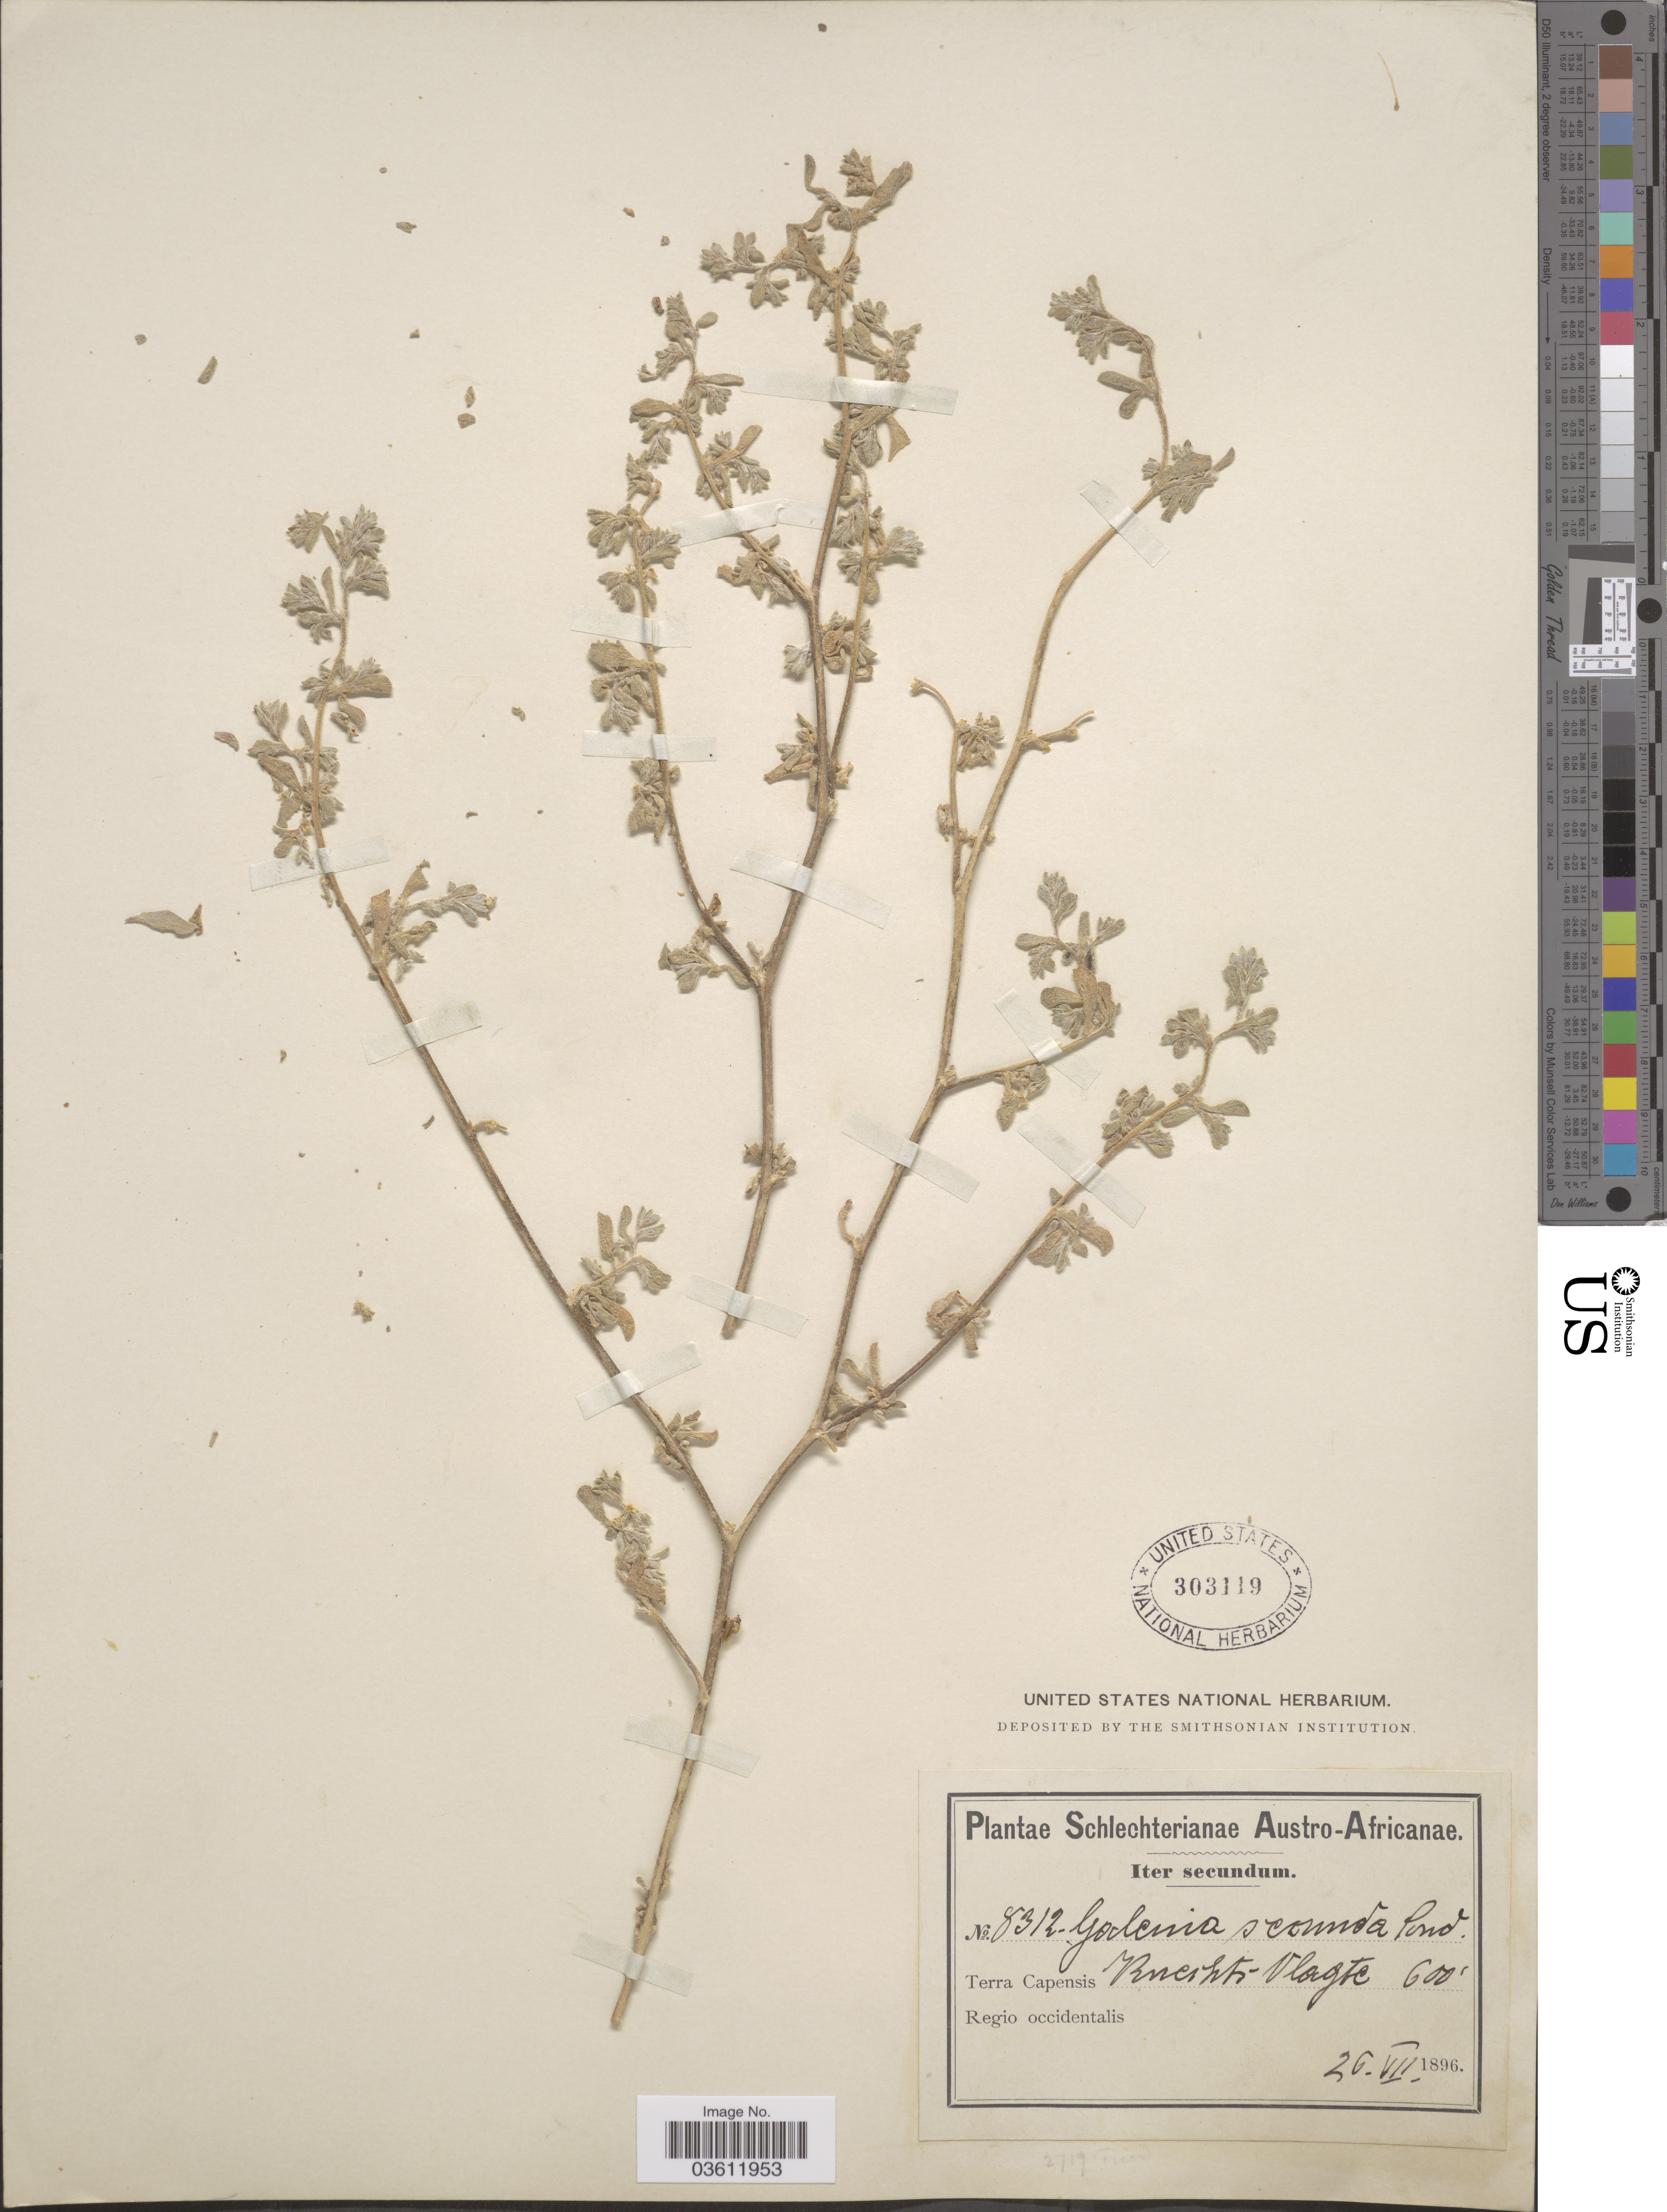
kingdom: Plantae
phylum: Tracheophyta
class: Magnoliopsida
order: Caryophyllales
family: Aizoaceae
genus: Aizoon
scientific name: Aizoon secundum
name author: L. f.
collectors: Schlechter, --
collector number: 8312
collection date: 1896-07-26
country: South Africa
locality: Austro-Africanae. Terra Capensis. Knechts-Vlagte. Regio occidentalis.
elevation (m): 183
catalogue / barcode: US 303119